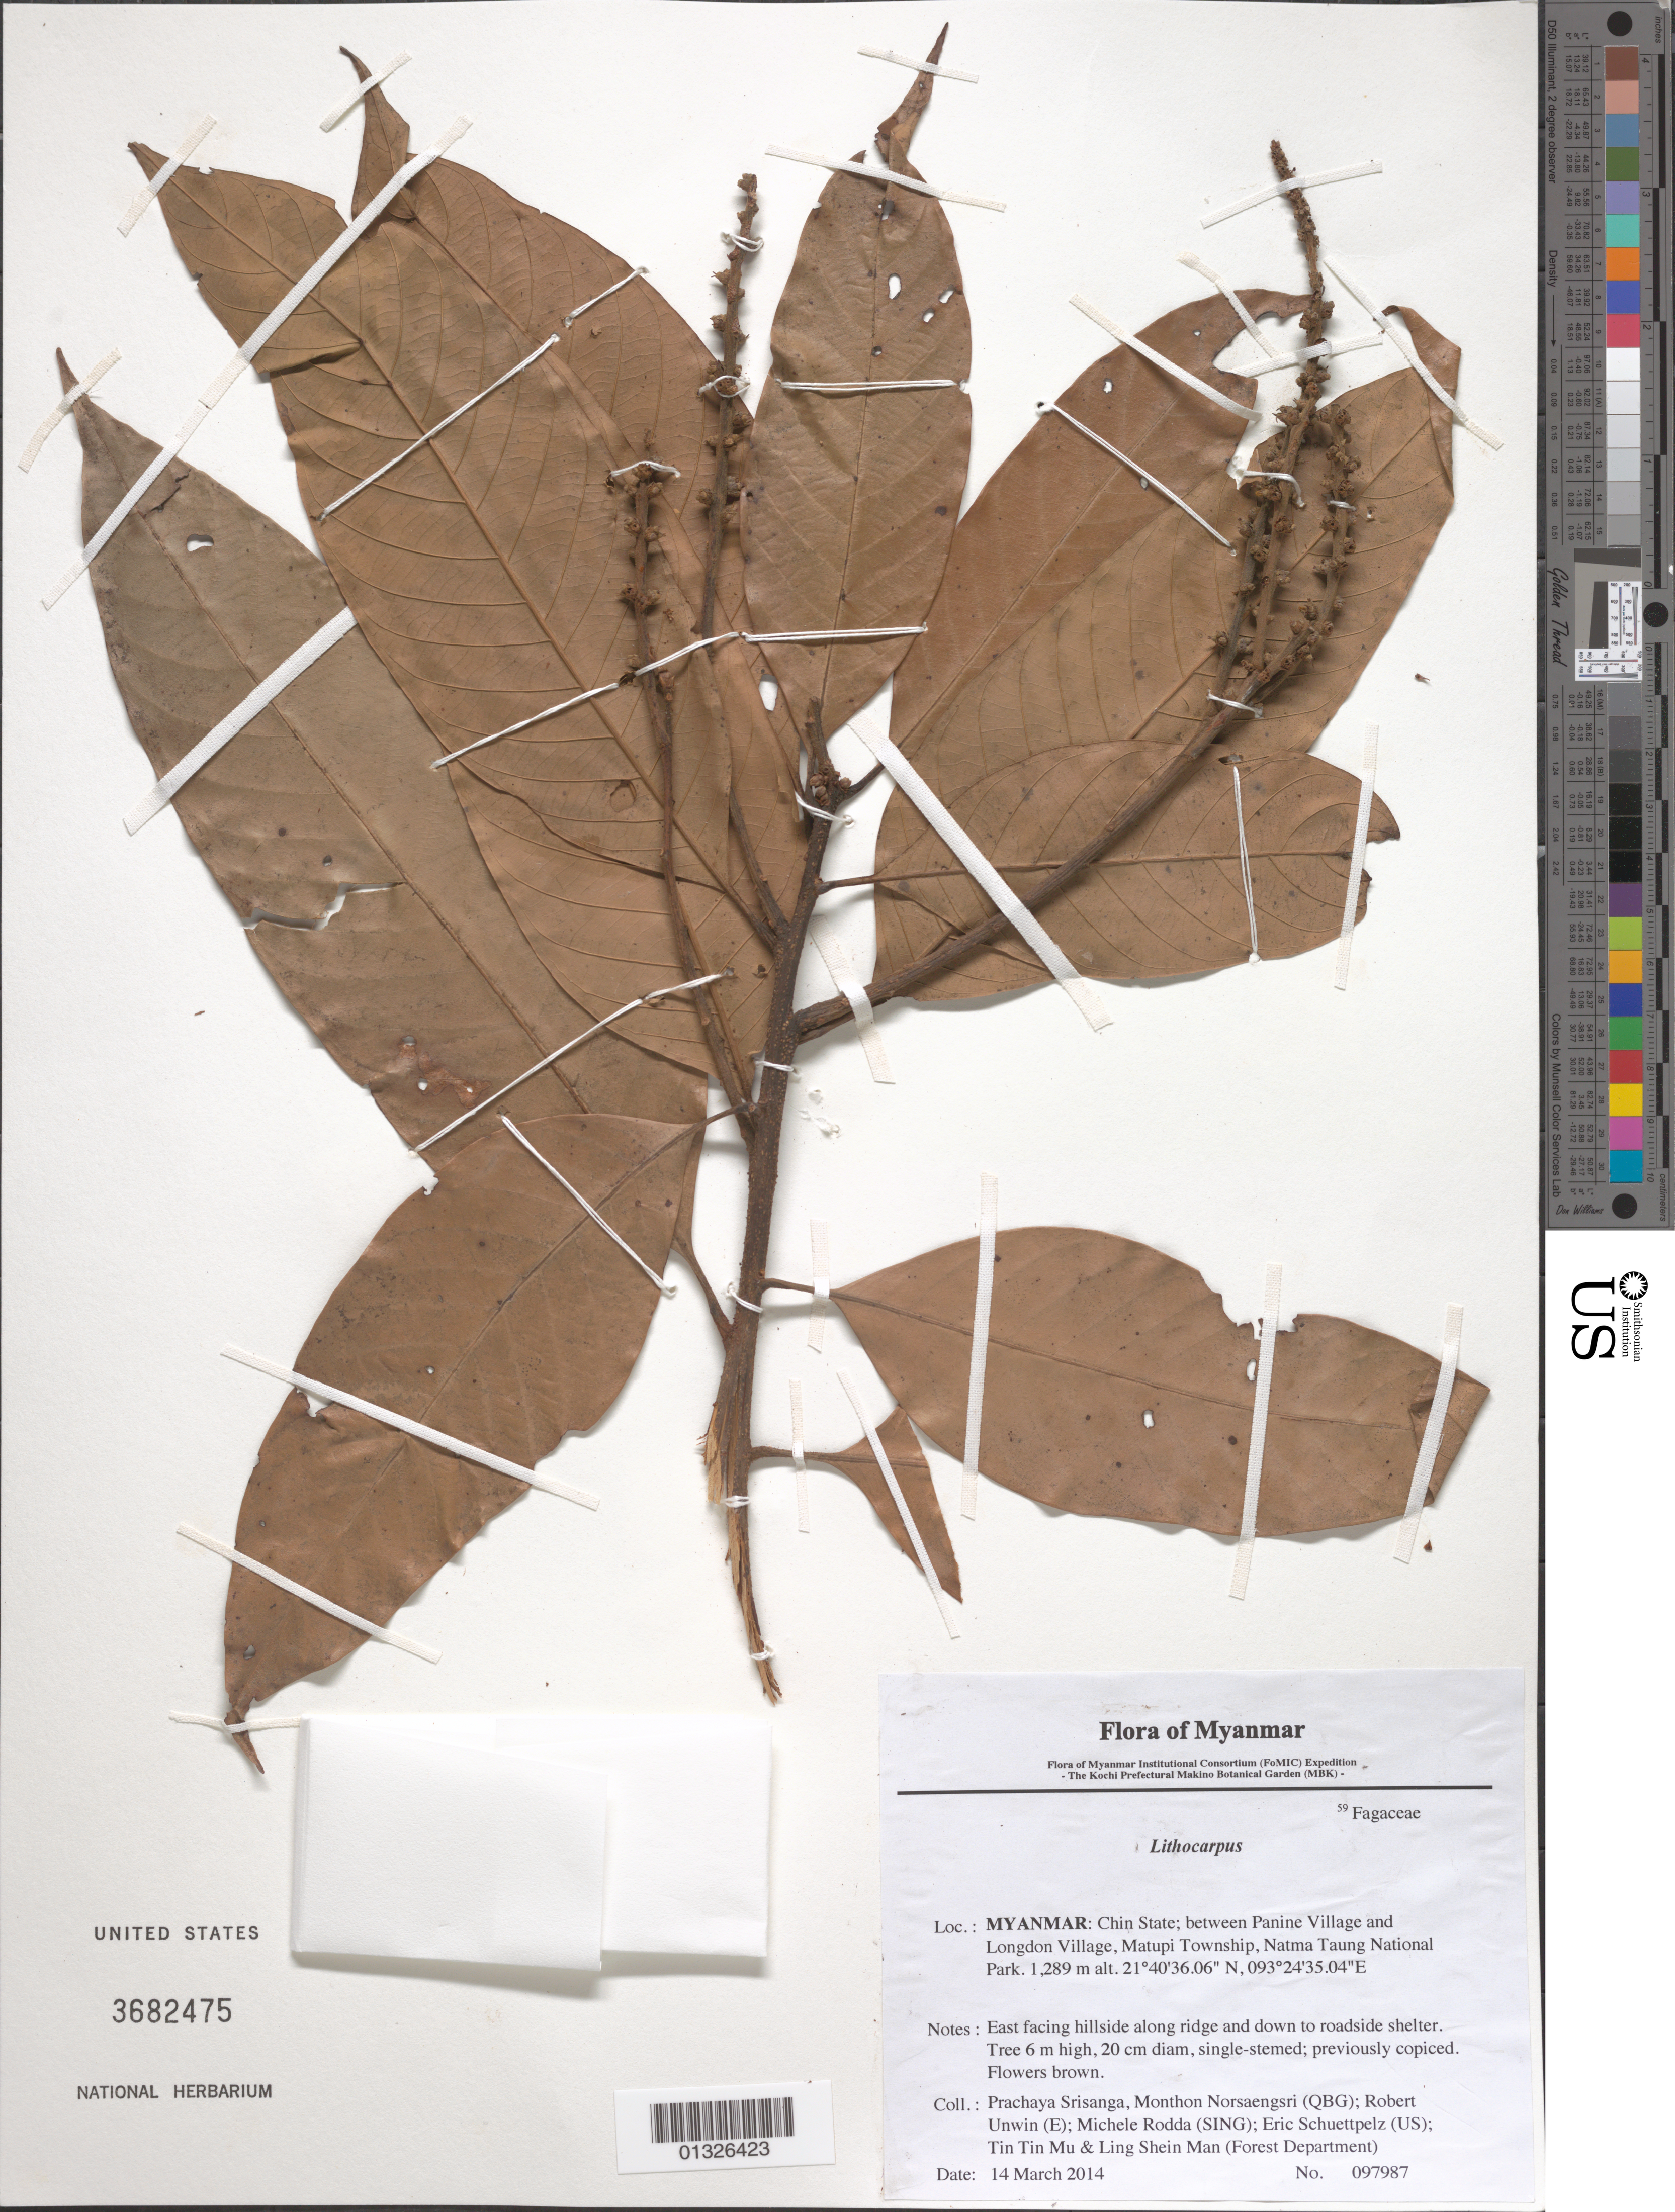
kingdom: Plantae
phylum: Tracheophyta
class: Magnoliopsida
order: Fagales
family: Fagaceae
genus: Lithocarpus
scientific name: Lithocarpus sp.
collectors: P. Srisanga, M. Norsaengsri, R. Unwin, M. Rodda, E. Schuettpelz, Tin Tin Mu & Ling Shein Man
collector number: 97987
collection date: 2014-03-14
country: Myanmar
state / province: Chin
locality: Between Panine Village and Longdon Village, Matupi Township, Natma Taung National Park.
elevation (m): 1289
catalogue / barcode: US 3682475